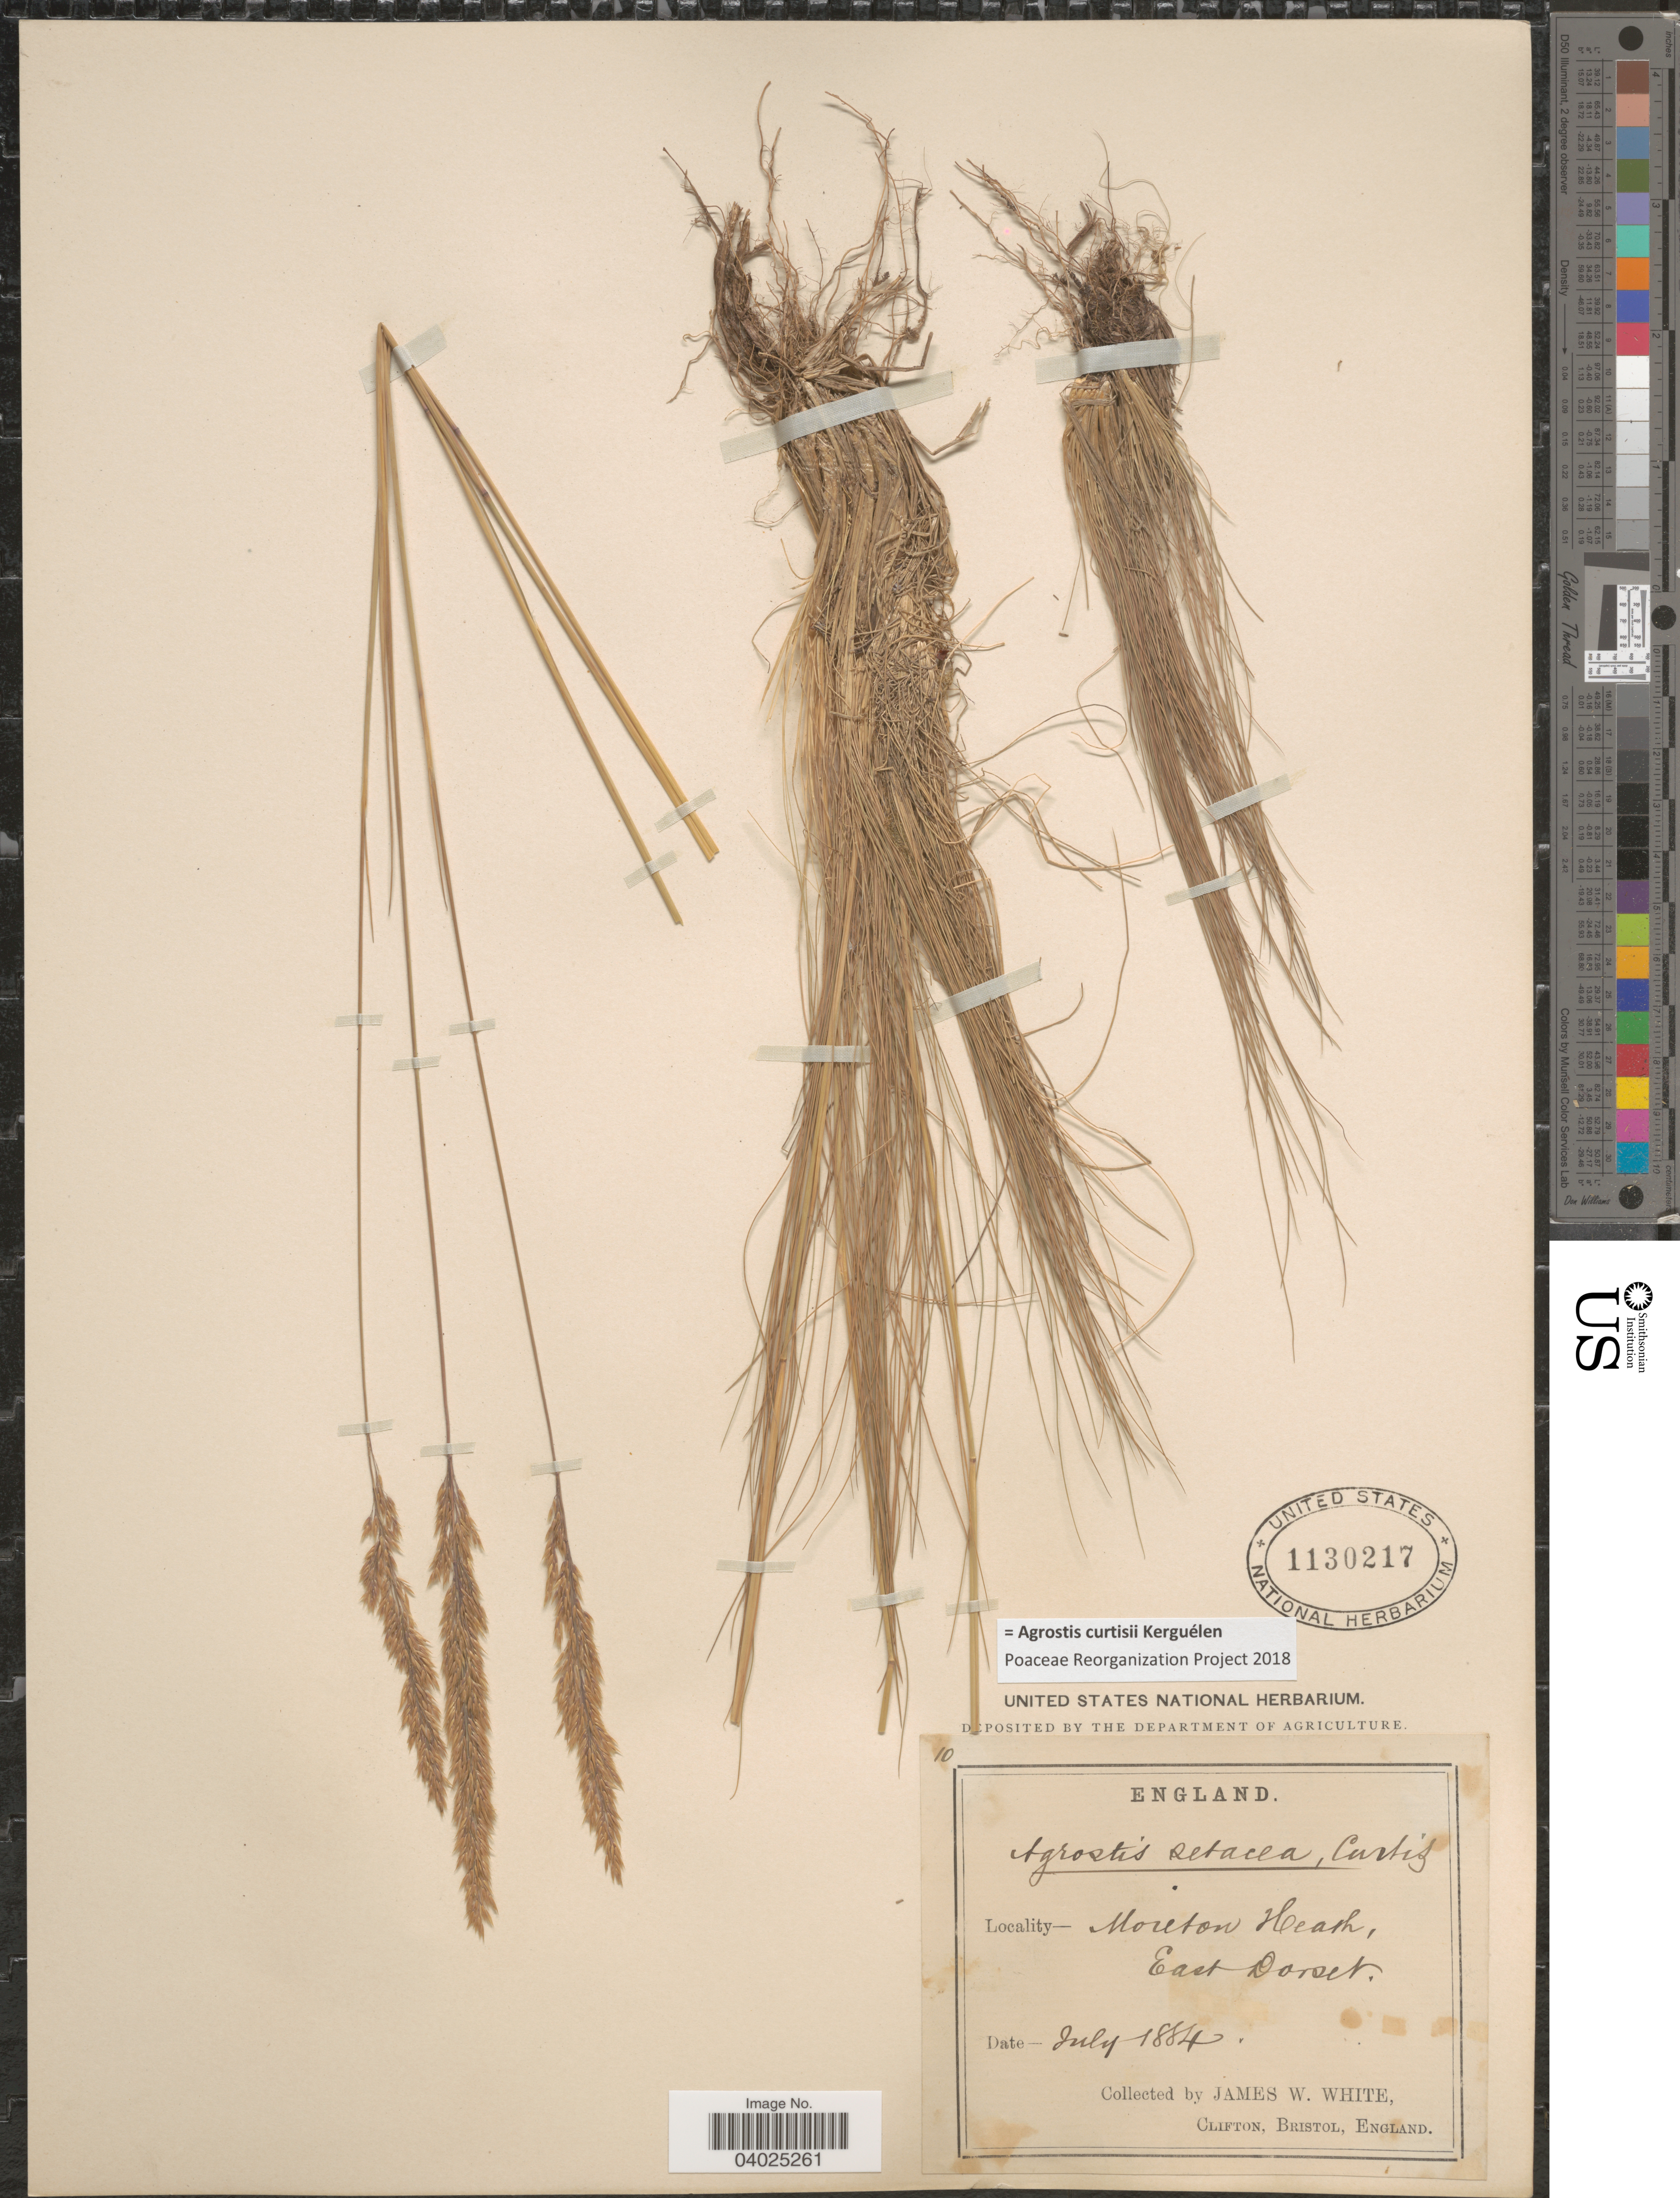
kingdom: Plantae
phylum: Tracheophyta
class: Liliopsida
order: Poales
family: Poaceae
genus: Alpagrostis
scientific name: Alpagrostis curtisii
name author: (Kerguélen) P.M. Peterson et al.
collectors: J. W. White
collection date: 1884-07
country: United Kingdom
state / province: England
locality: Moreton Heath. East Dorset.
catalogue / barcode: US 1130217